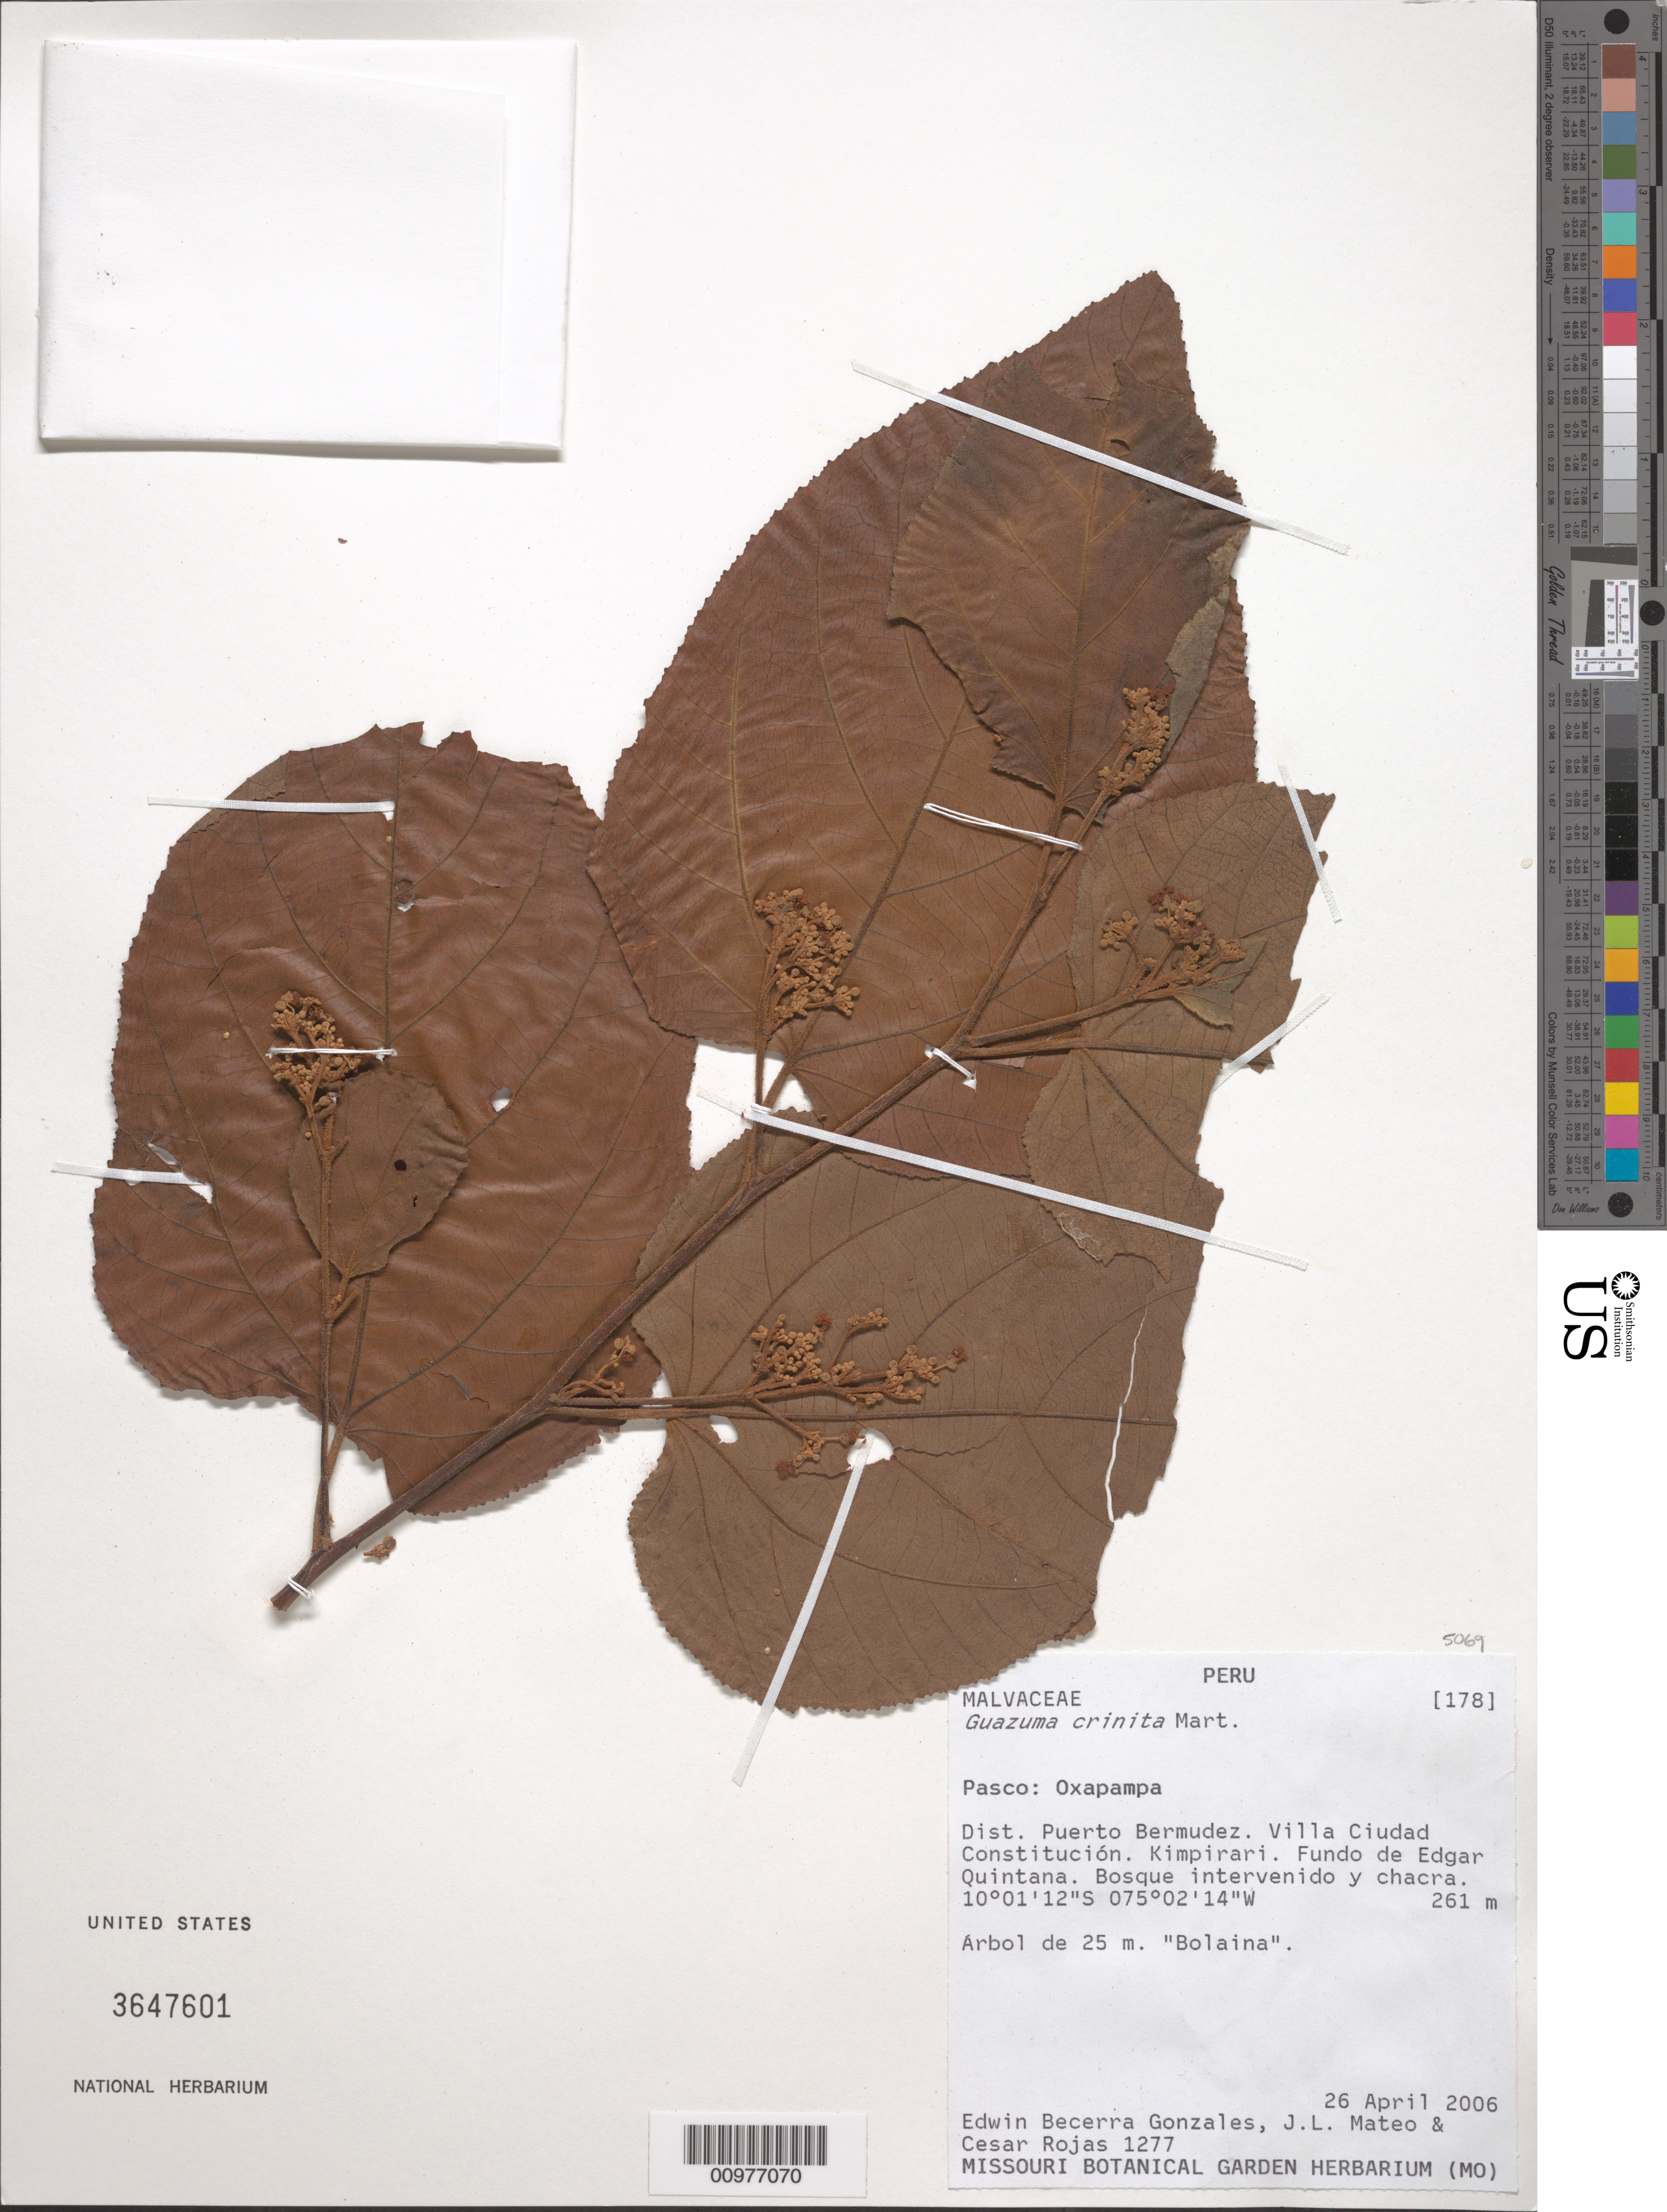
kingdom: Plantae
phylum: Tracheophyta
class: Magnoliopsida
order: Malvales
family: Malvaceae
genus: Guazuma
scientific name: Guazuma crinita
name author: Mart.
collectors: E. Gonzáles, J. Mateo & C. Rojas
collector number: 1277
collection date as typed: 26 april 2006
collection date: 2006-04-26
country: Peru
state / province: Pasco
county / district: Oxapampa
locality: Dist. de Palcazu. Villa Ciudad Constitucion. Kimpirari. Fundo de Edgar Quintana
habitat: bosque intervenido y chacra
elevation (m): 261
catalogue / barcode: US 3647601